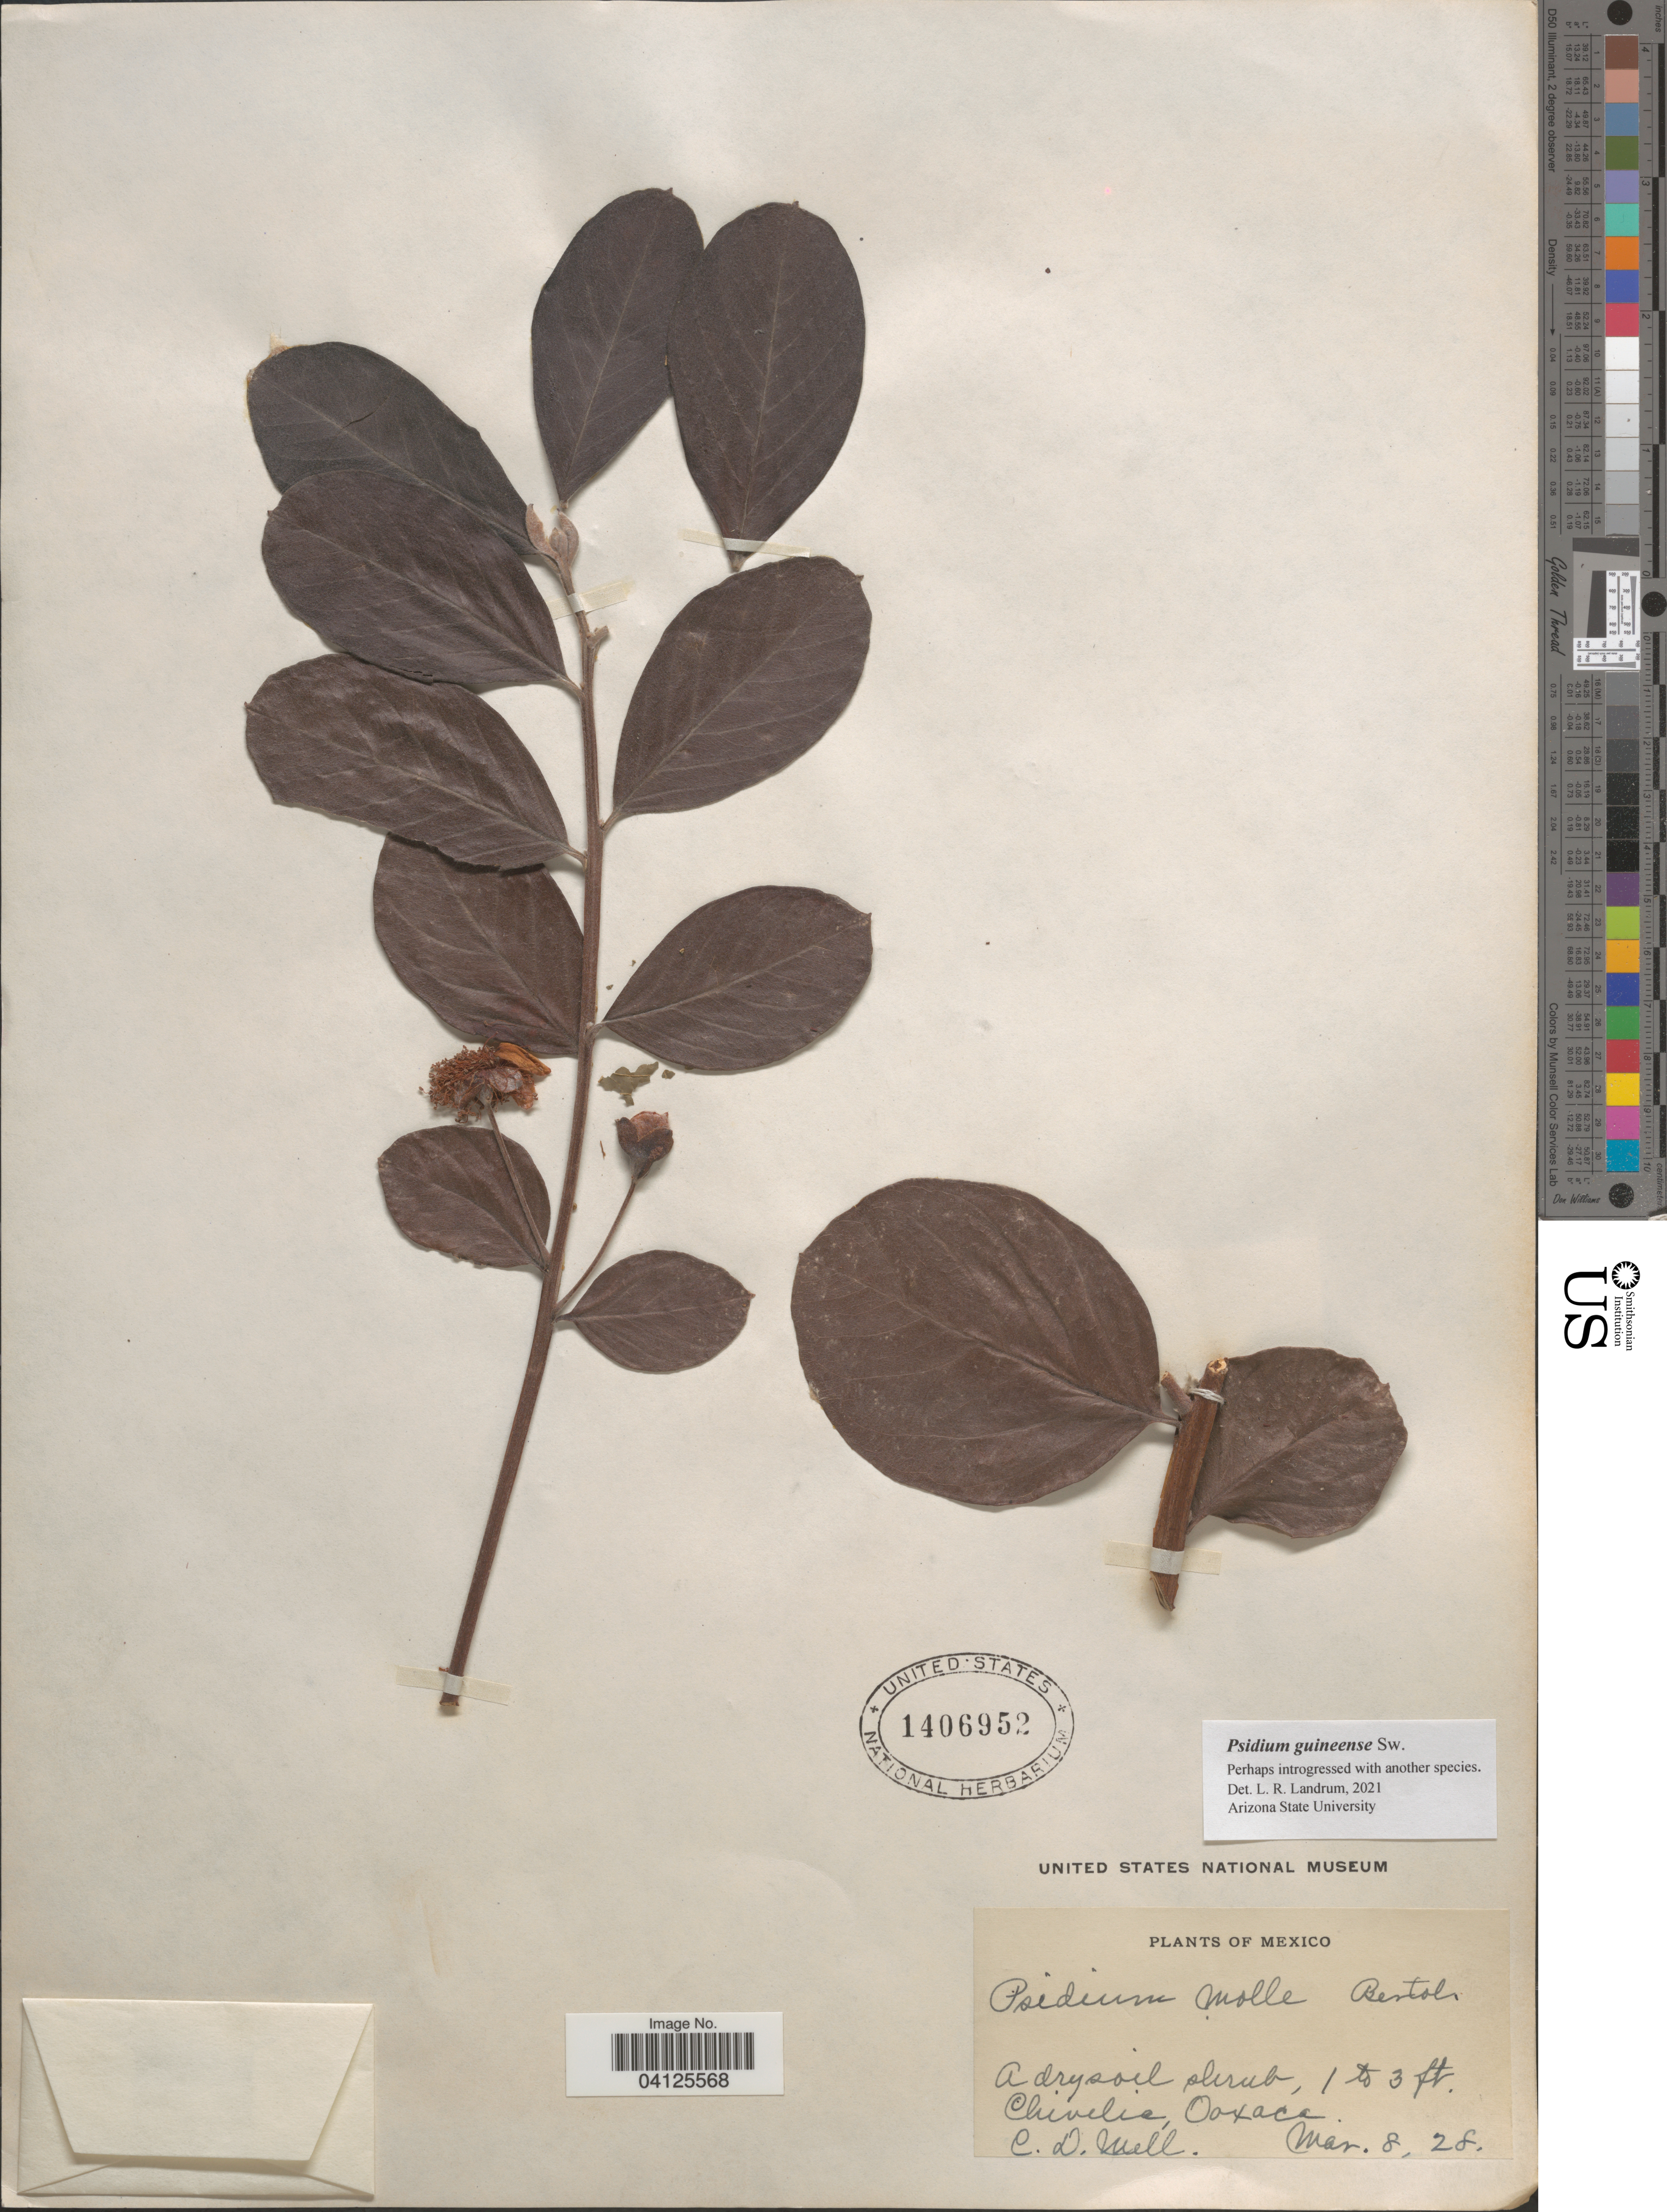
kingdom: Plantae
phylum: Tracheophyta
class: Magnoliopsida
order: Myrtales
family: Myrtaceae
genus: Psidium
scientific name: Psidium guineense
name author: Sw.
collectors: C. D. Mell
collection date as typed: Transcribed d/m/y: 8/3/28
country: Mexico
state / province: Oaxaca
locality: Chivelia.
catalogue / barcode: US 1406952